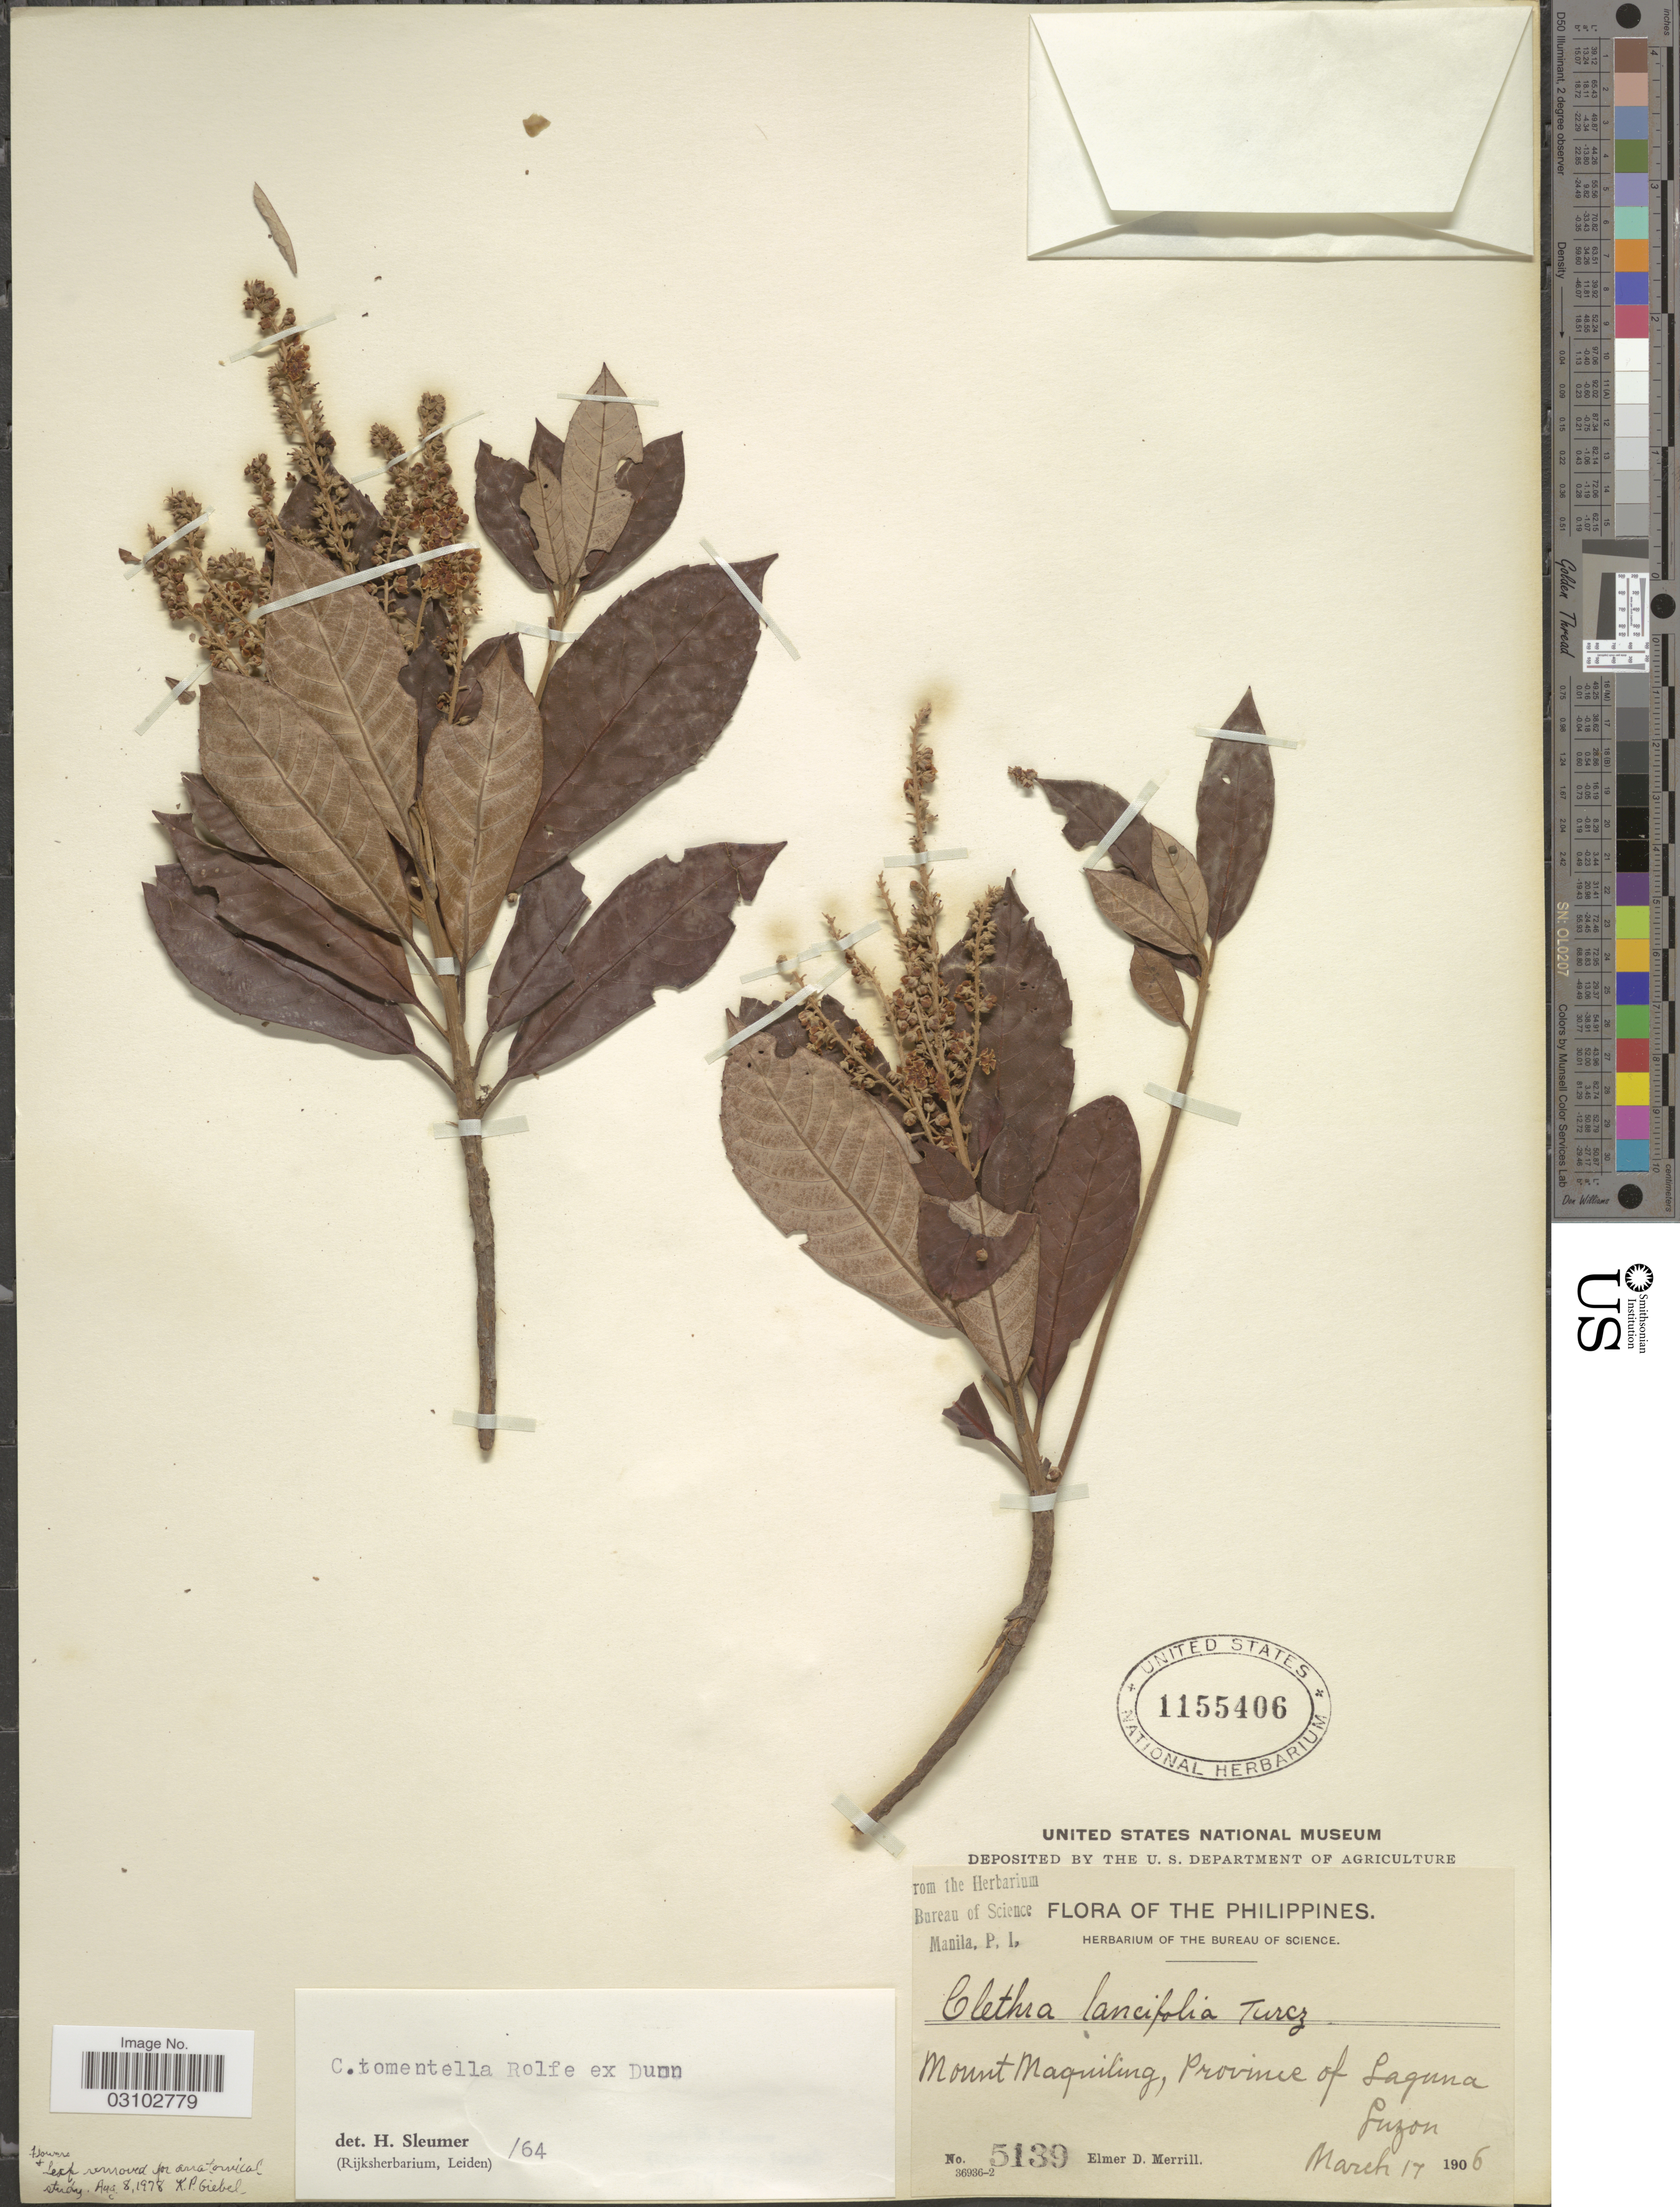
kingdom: Plantae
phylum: Tracheophyta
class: Magnoliopsida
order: Ericales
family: Clethraceae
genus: Clethra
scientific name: Clethra tomentella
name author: Rolfe ex Dunn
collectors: E. D. Merrill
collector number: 5139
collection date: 1906-03-17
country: Philippines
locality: Mount Maquiling, Province of Laguna, Luzon.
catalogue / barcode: US 1155406